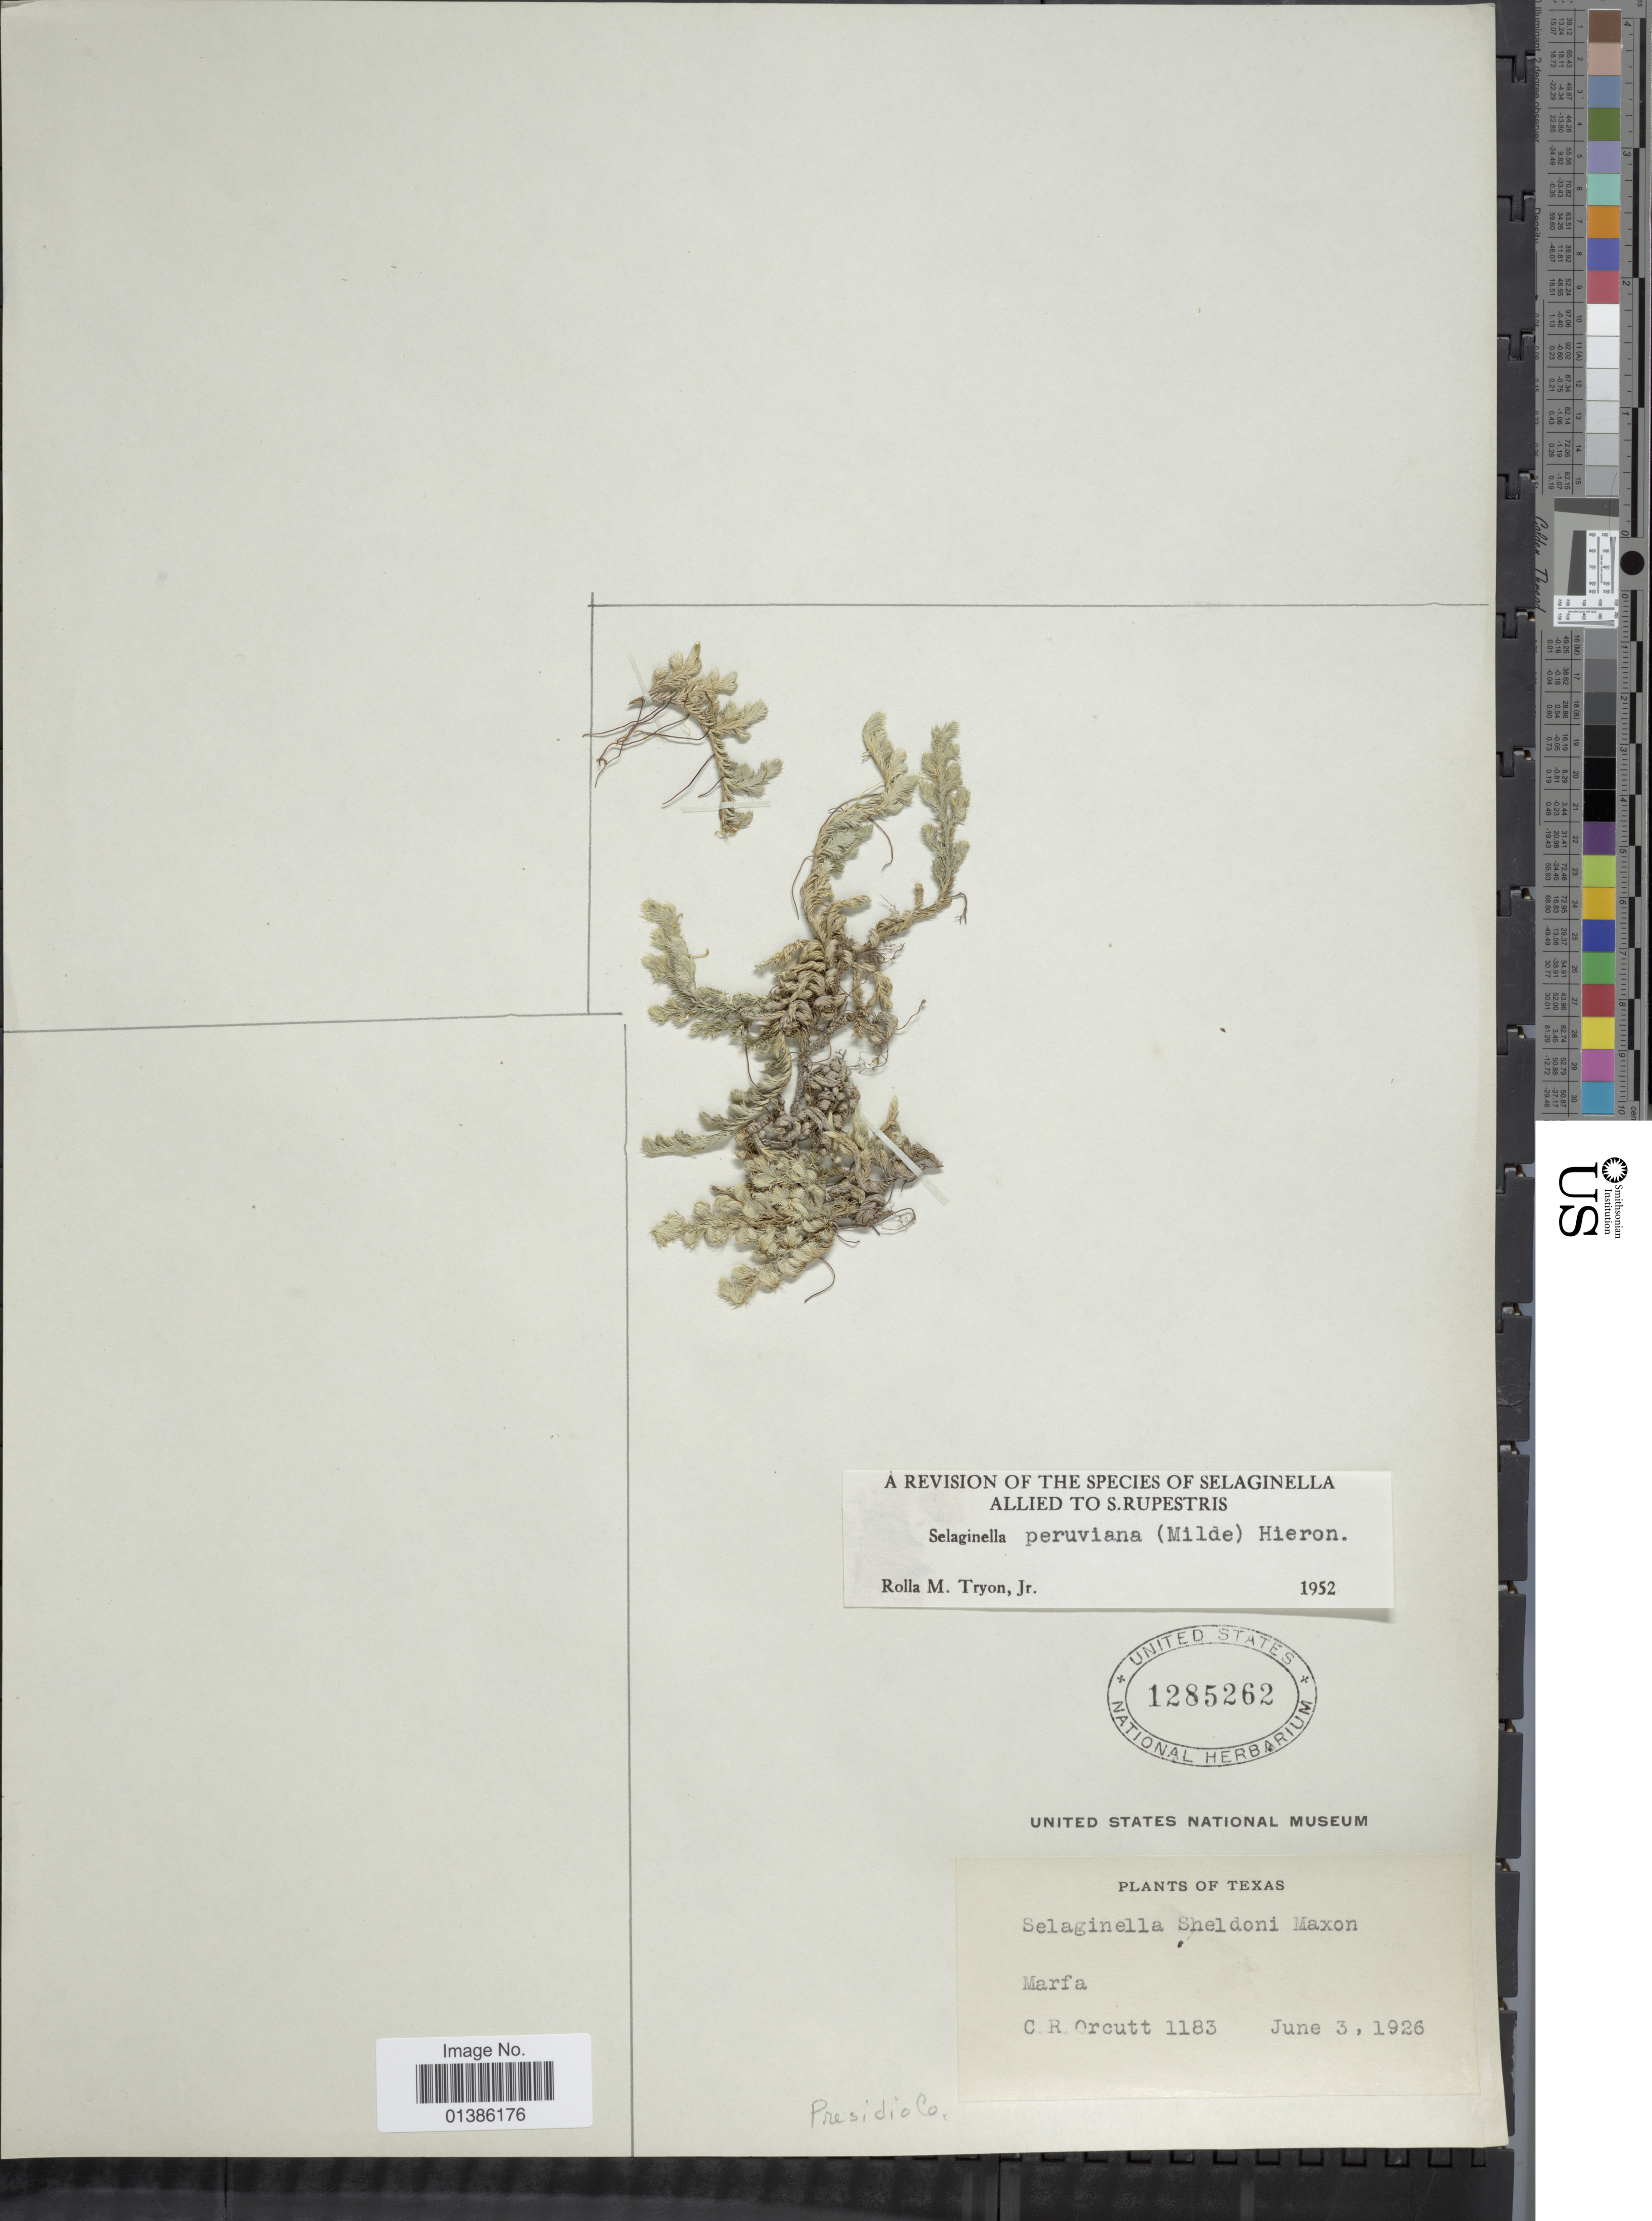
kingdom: Plantae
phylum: Tracheophyta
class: Lycopodiopsida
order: Selaginellales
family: Selaginellaceae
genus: Selaginella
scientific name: Selaginella peruviana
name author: (Milde) Hieron.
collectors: C. R. Orcutt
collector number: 1183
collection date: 1926-06-03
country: United States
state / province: Texas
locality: Marfa.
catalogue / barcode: US 1285262